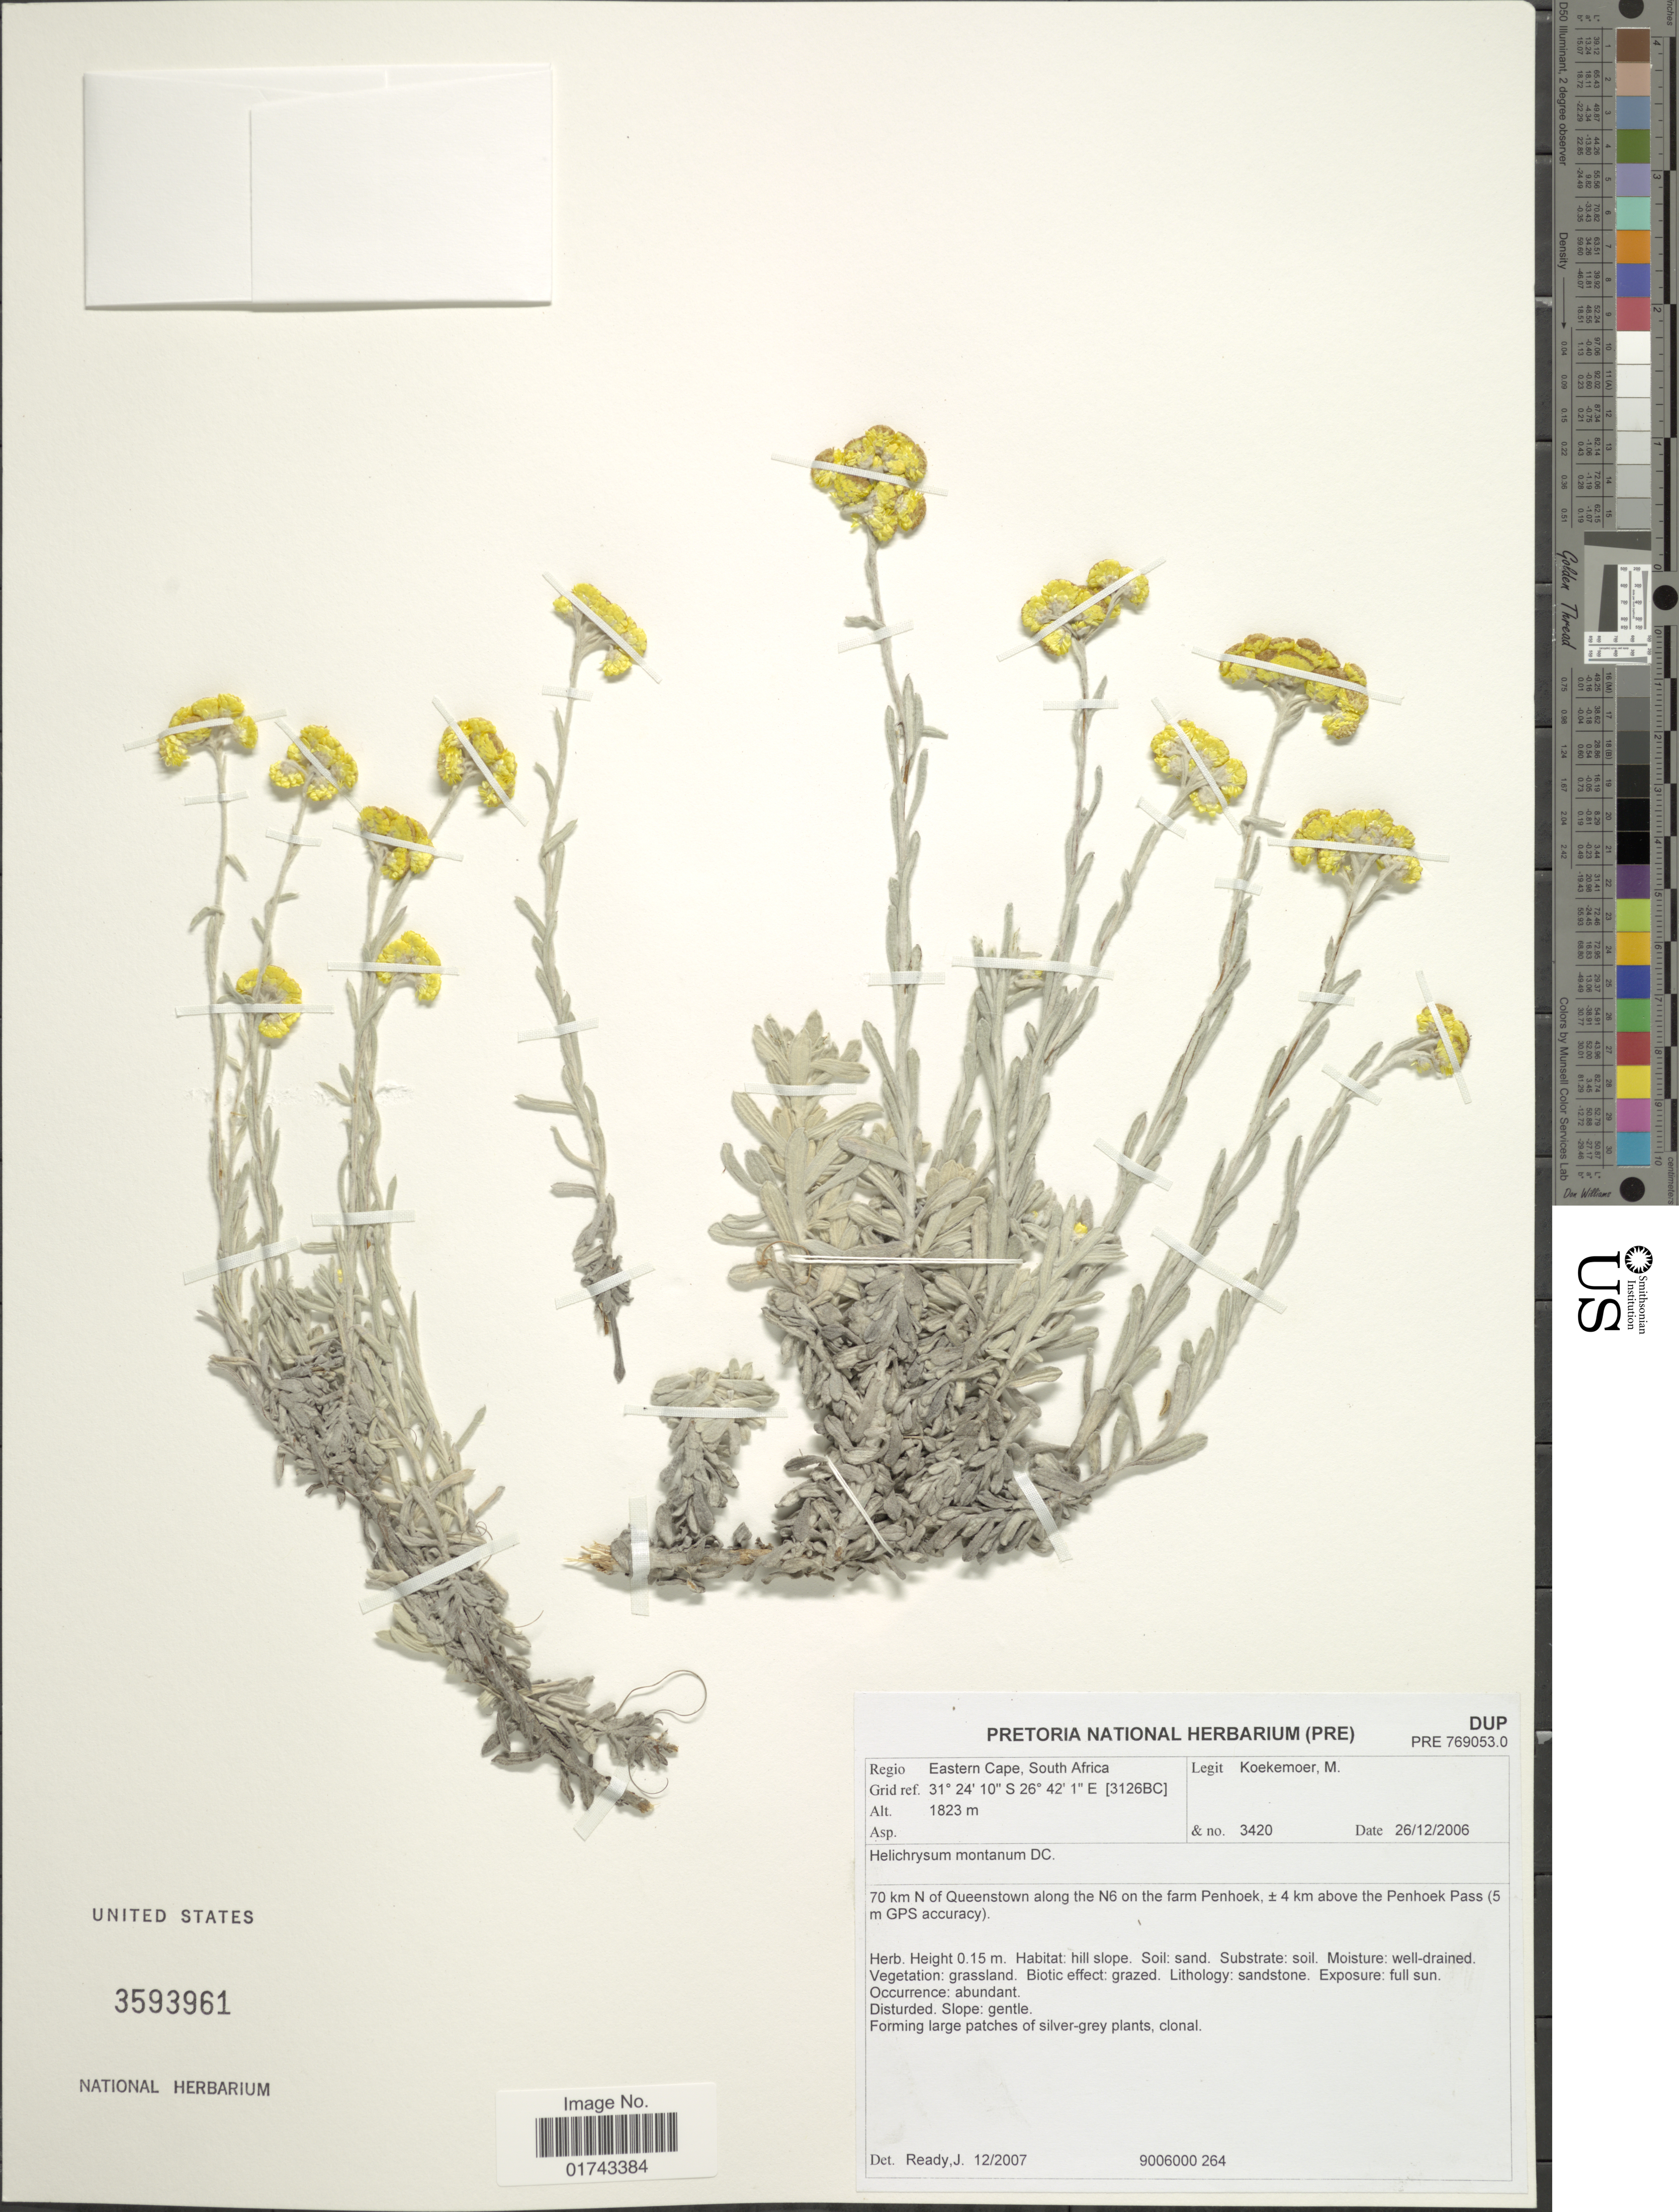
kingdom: Plantae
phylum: Tracheophyta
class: Magnoliopsida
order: Asterales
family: Asteraceae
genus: Helichrysum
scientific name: Helichrysum montanum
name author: DC.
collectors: M. Koekemoer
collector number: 3420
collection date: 2006-12-26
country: South Africa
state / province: Eastern Cape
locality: Regio Eastern Cape, South Africa, Grid ref. [3126BC], 70 km N of Queenstown along the N6 on the farm Penhoek, 4 km above above the Penhoek Pass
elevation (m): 1823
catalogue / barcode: US 3593961